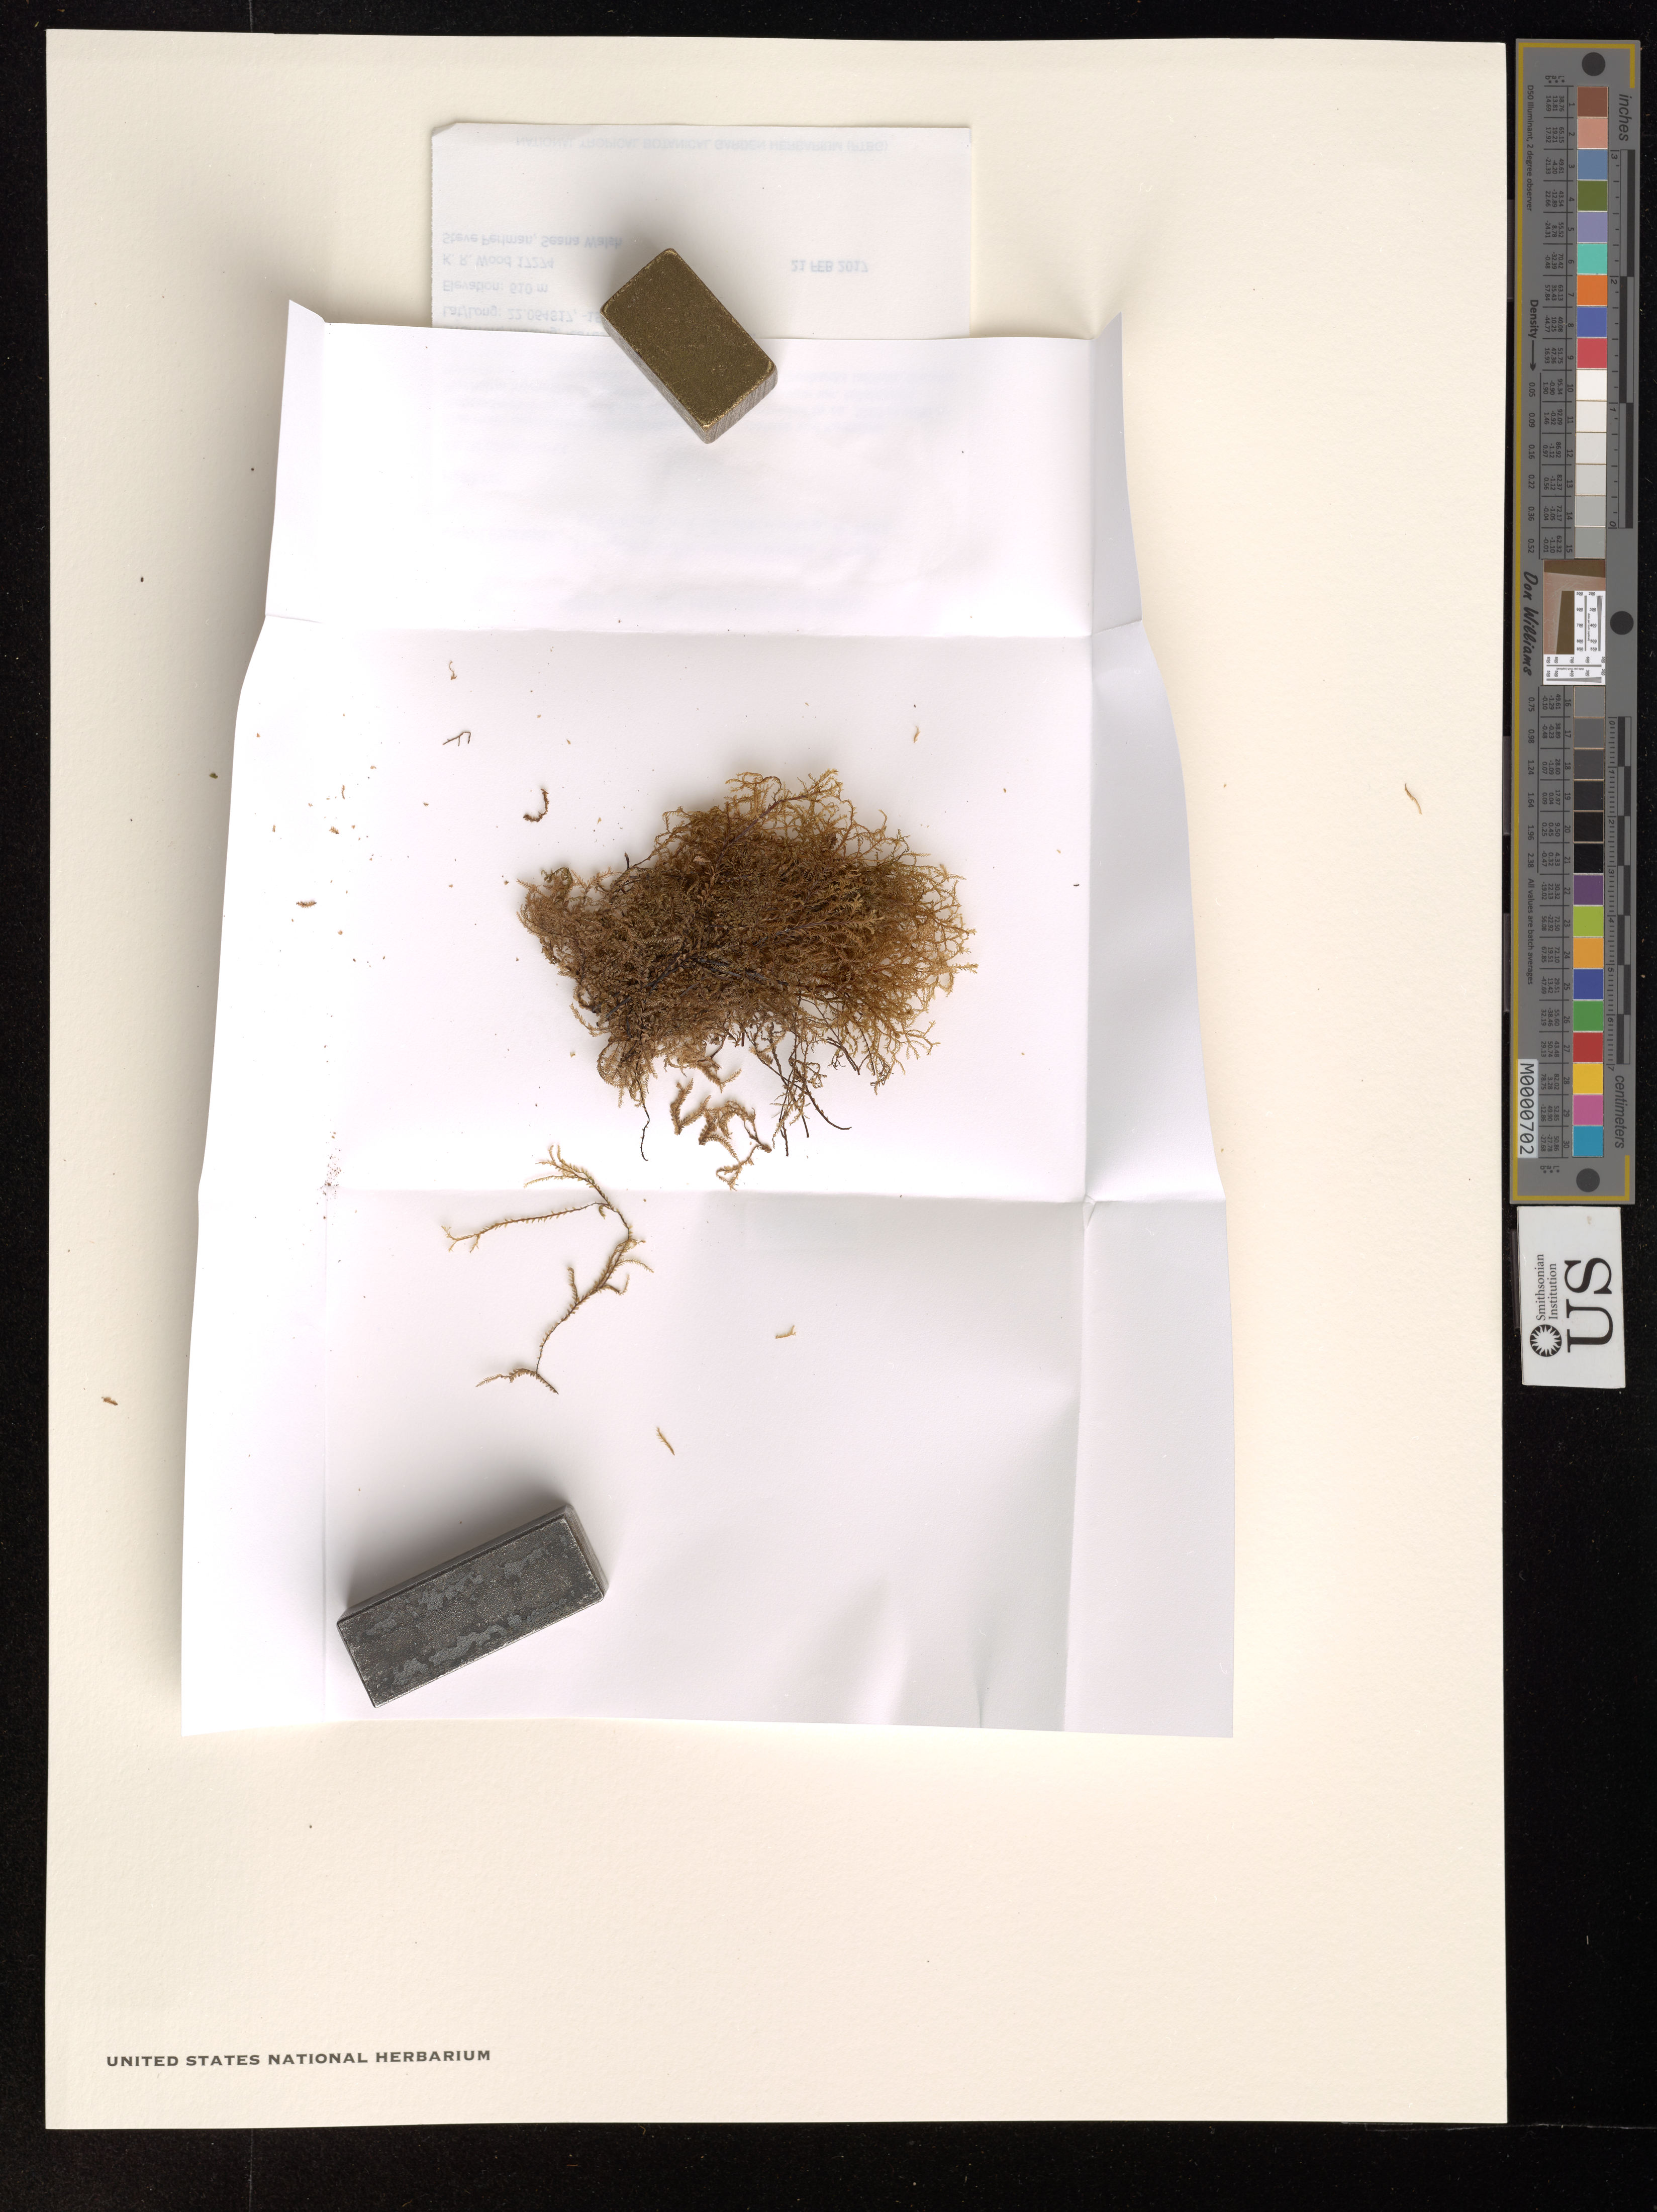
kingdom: Plantae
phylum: Marchantiophyta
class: Jungermanniopsida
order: Jungermanniales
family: Plagiochilaceae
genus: Plagiochila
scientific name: Plagiochila mauiensis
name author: Steph.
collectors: K. R. Wood, S. Perlman & S. Walsh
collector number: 17274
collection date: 2017-02-21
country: United States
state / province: Hawaii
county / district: Kauai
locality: The Hawaiian Islands. Kauai Lihue District. Blue Hole, headwaters of Wailua River, below Waialeale and Kawaikini.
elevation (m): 610